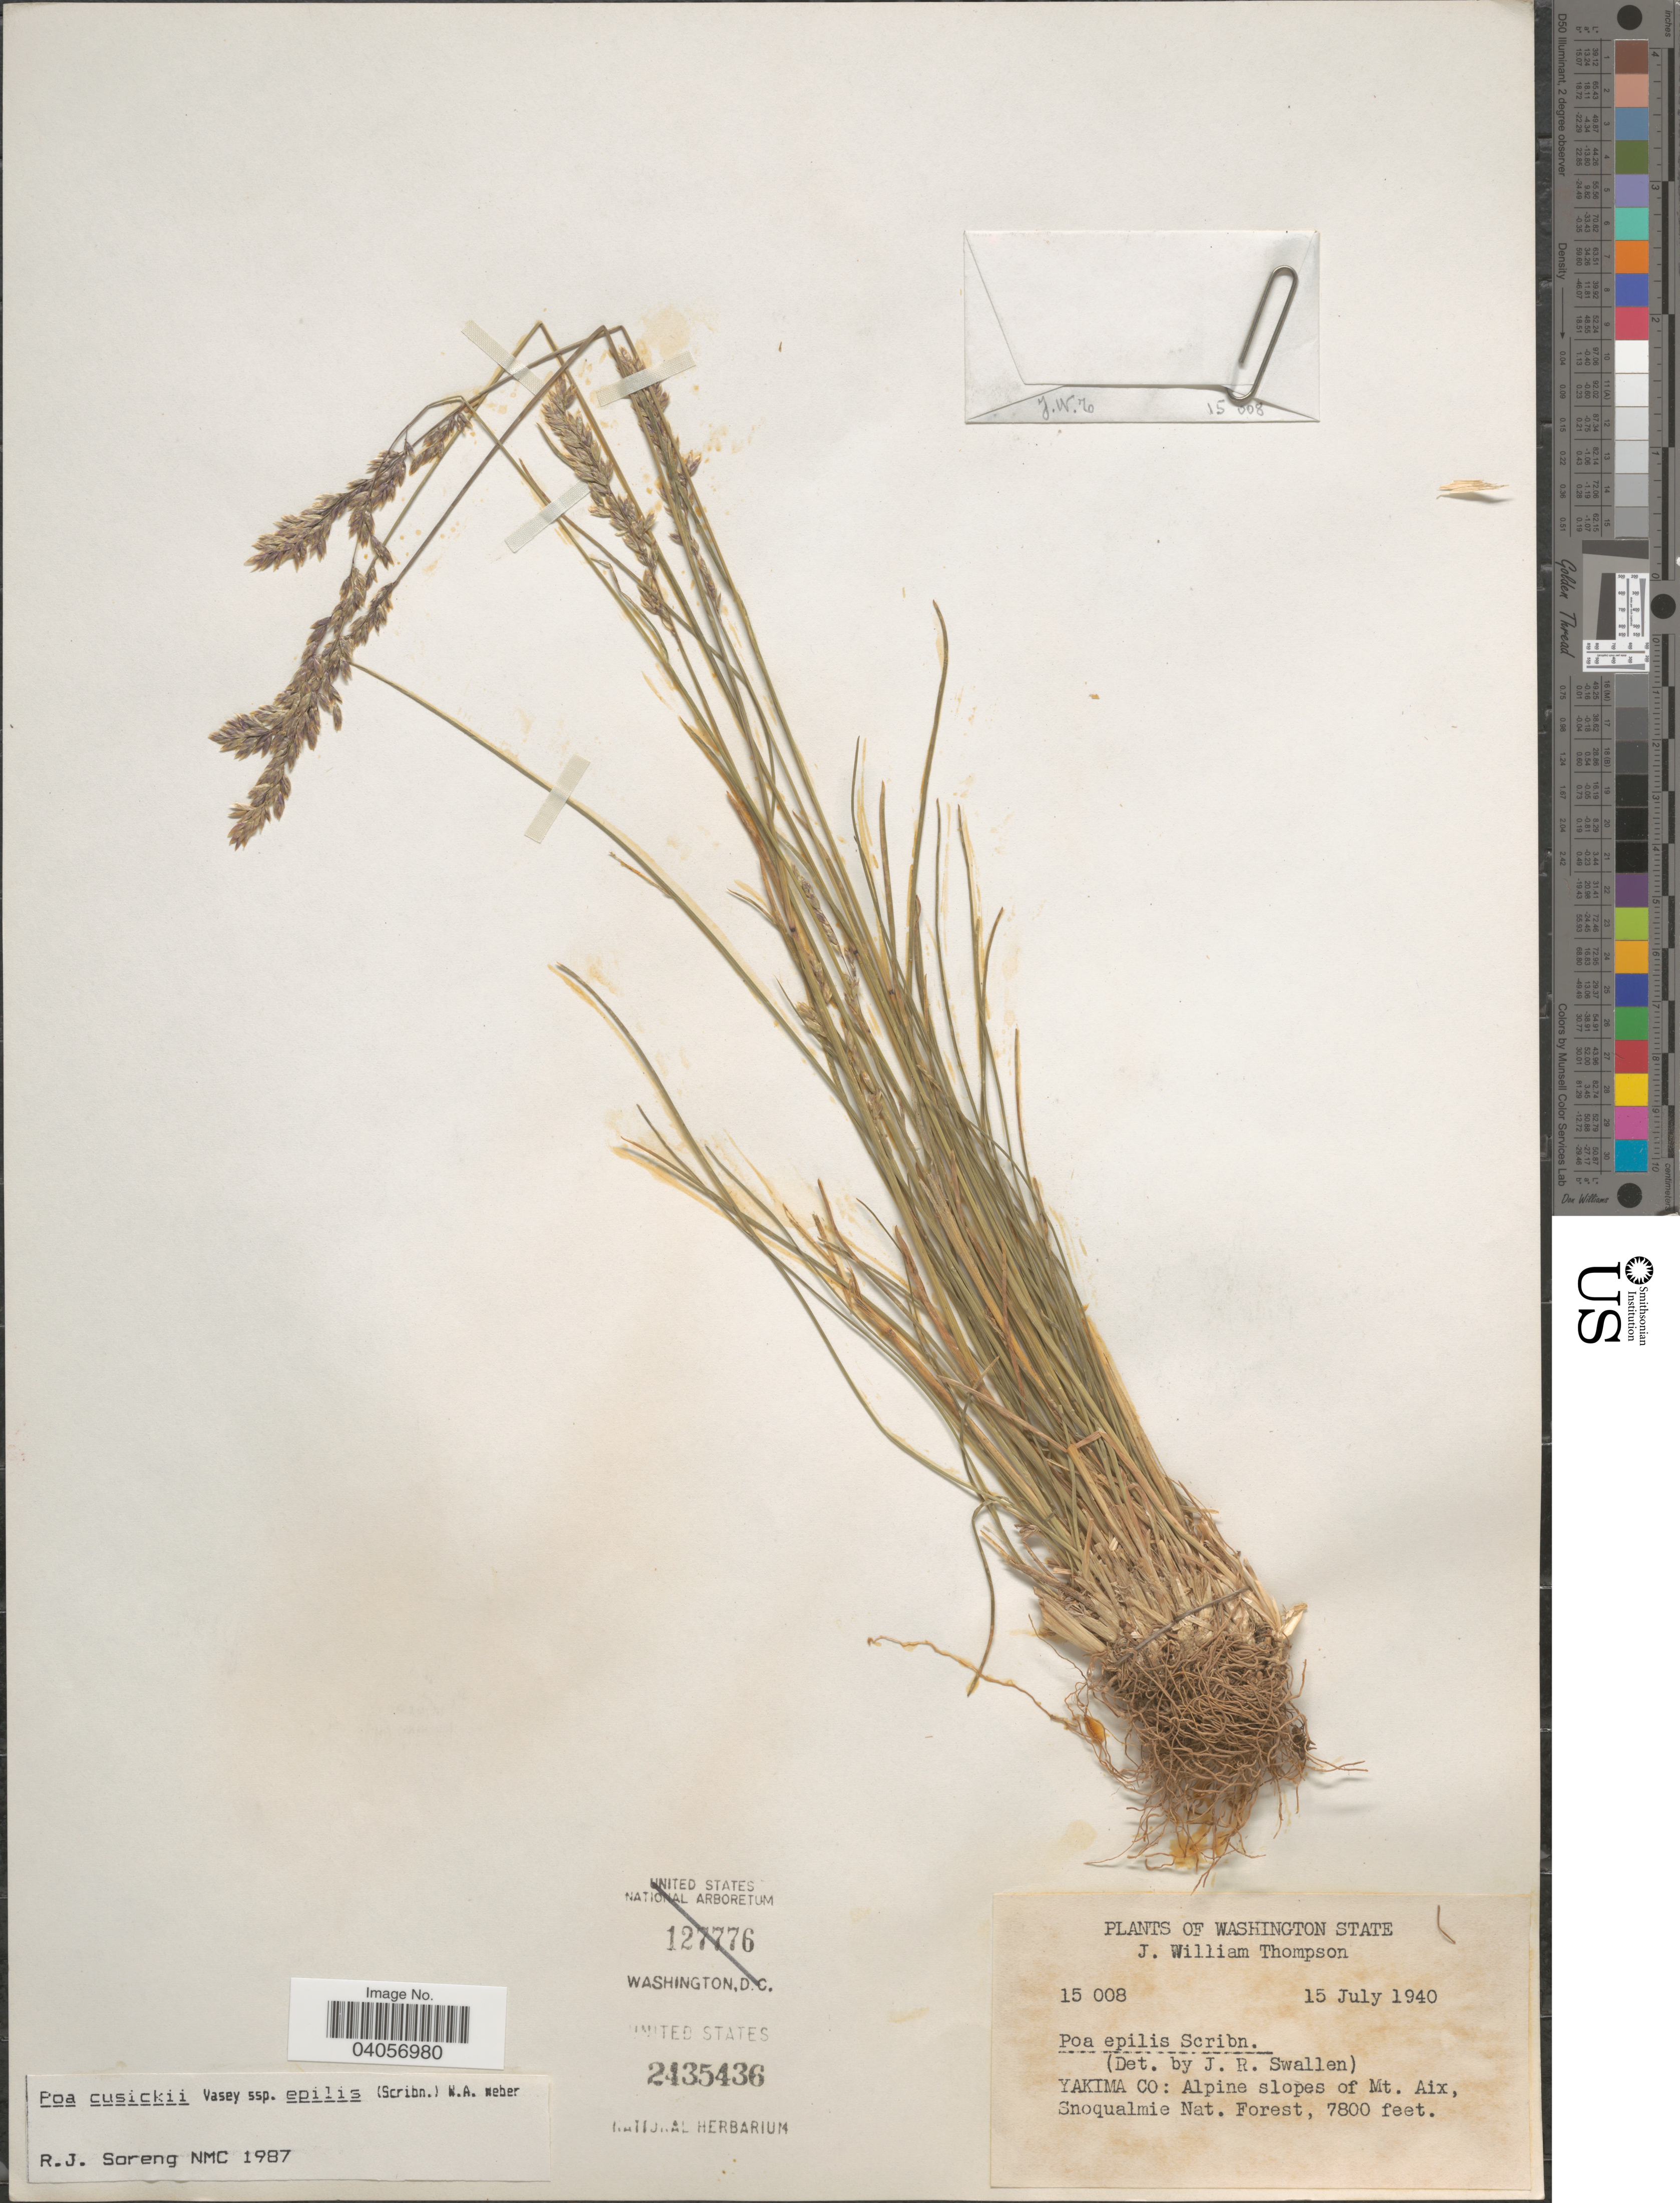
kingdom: Plantae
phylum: Tracheophyta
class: Liliopsida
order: Poales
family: Poaceae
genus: Poa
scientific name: Poa cusickii subsp. epilis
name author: (Scribn.) W.A. Weber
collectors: J. W. Thompson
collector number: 15008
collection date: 1940-07-15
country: United States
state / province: Washington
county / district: Yakima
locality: Yakima Co: Alpine slopes of Mt. Aix, Snoqualmie Nat. Forest.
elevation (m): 2377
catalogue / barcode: US 2435436